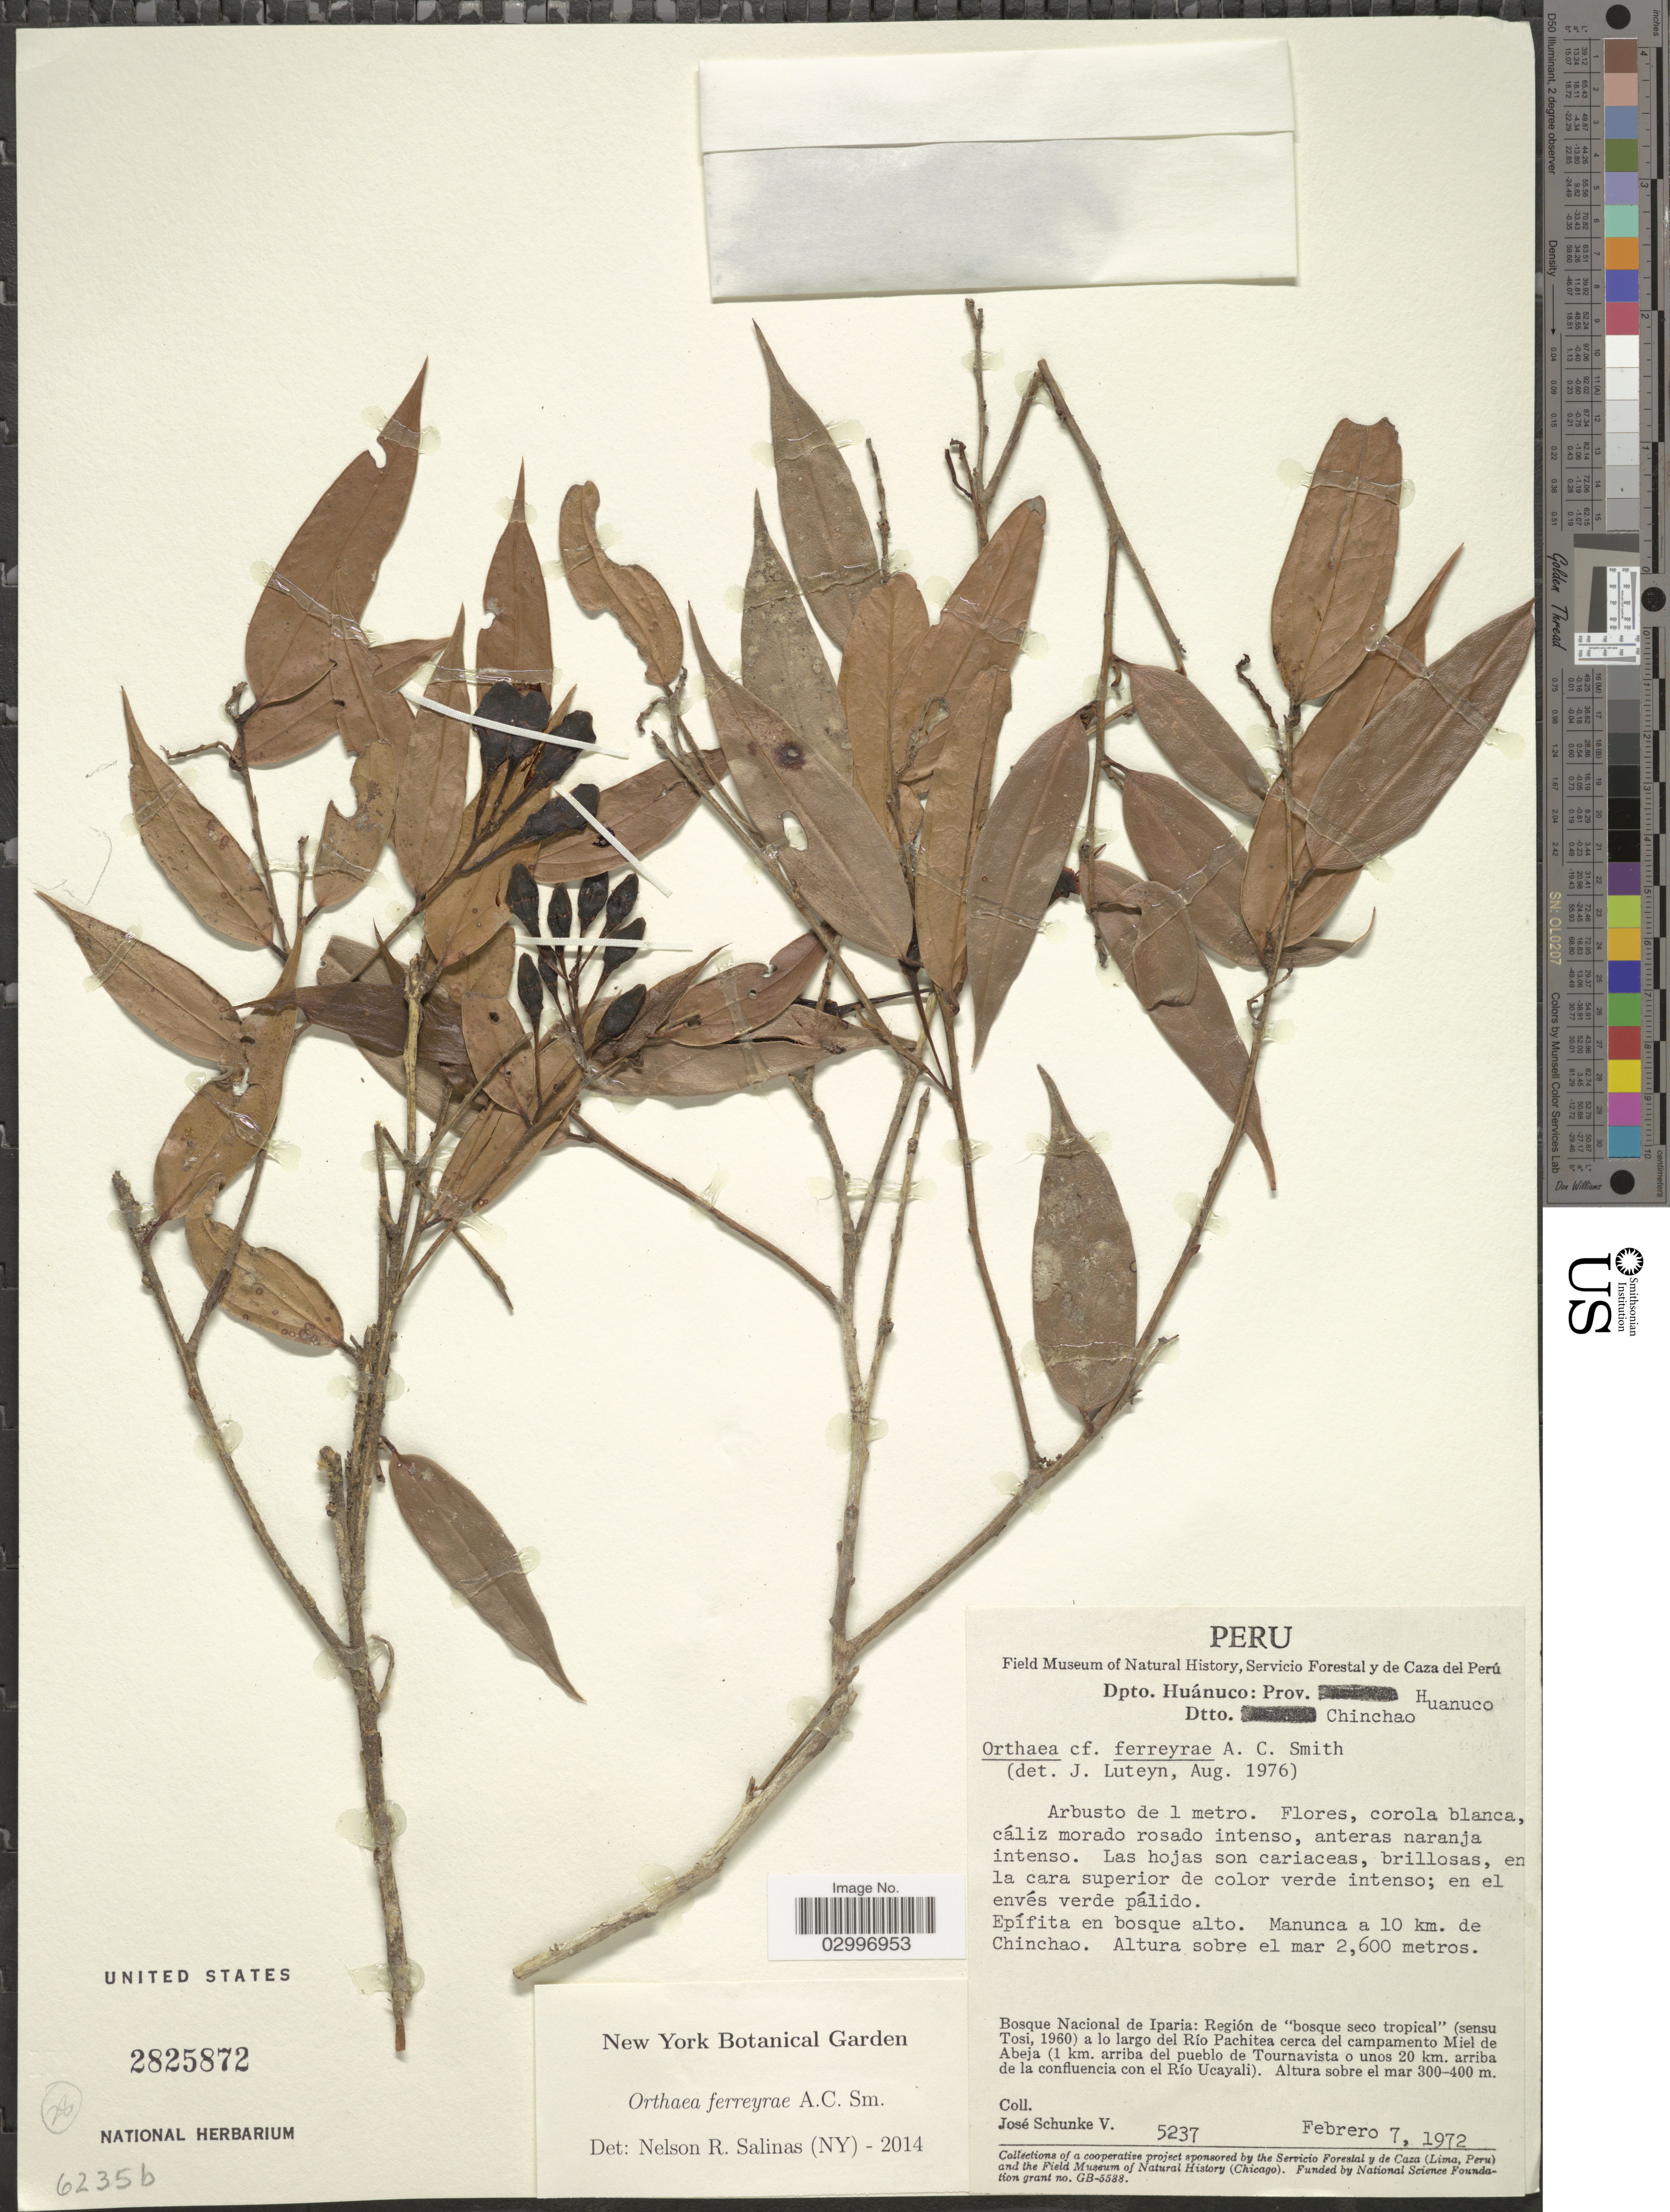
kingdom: Plantae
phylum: Tracheophyta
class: Magnoliopsida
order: Ericales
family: Ericaceae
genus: Orthaea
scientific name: Orthaea ferreyrae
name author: A.C. Sm.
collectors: J. Schunke Vigo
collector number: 5237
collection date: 1972-02-07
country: Peru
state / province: Huánuco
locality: Dpto. Huánuco: Prov. Huanuco, Dtto. Chinchao. Manunca a 10 km. de Chinchao. Bosque Nacional de Iparia: Región de "boque seco tropical" (sensu Tosi, 1960) a lo largo del Río Pachitea cerca del campamento Miel de Abeja (1 km. arriba del pueblo de Tournavista o unos 20 km. arriba de la confluencia con el Río Ucayali).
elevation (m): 2600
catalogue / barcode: US 2825872